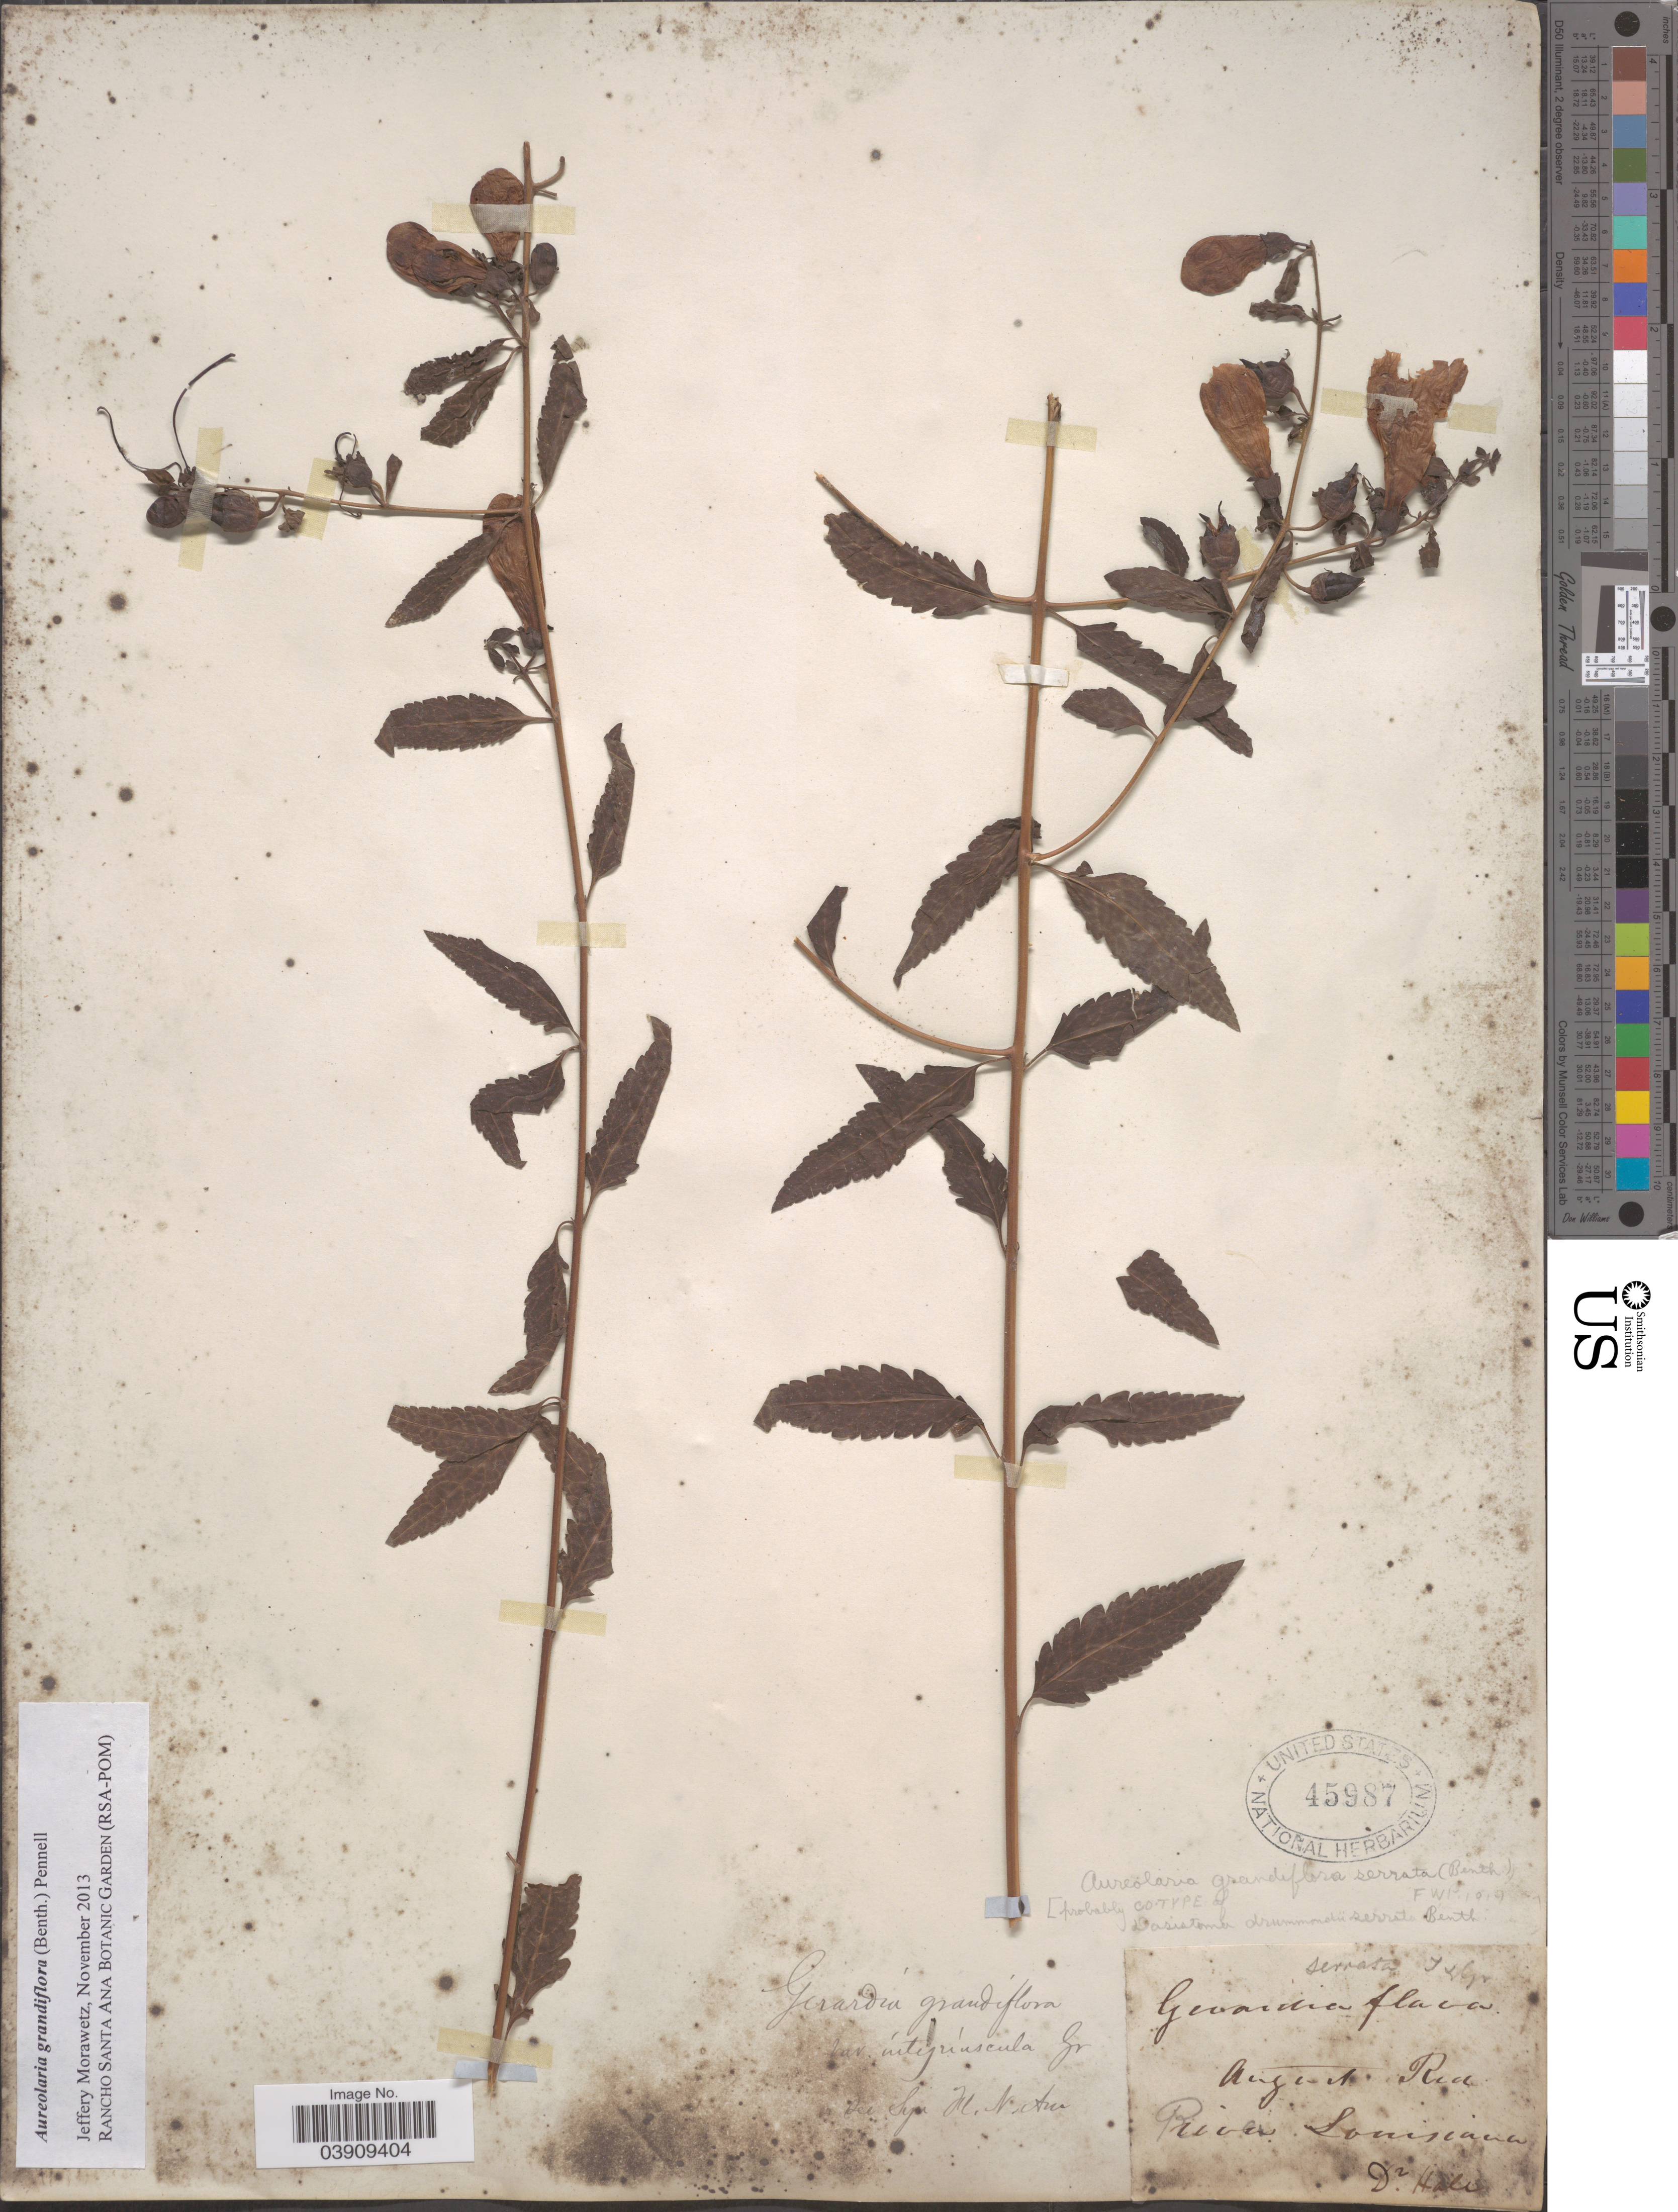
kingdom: Plantae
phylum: Tracheophyta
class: Magnoliopsida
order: Lamiales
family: Orobanchaceae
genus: Aureolaria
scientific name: Aureolaria grandiflora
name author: (Benth.) Pennell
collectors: -- Hale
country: United States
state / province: Louisiana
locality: River Louisiana.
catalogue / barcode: US 45987